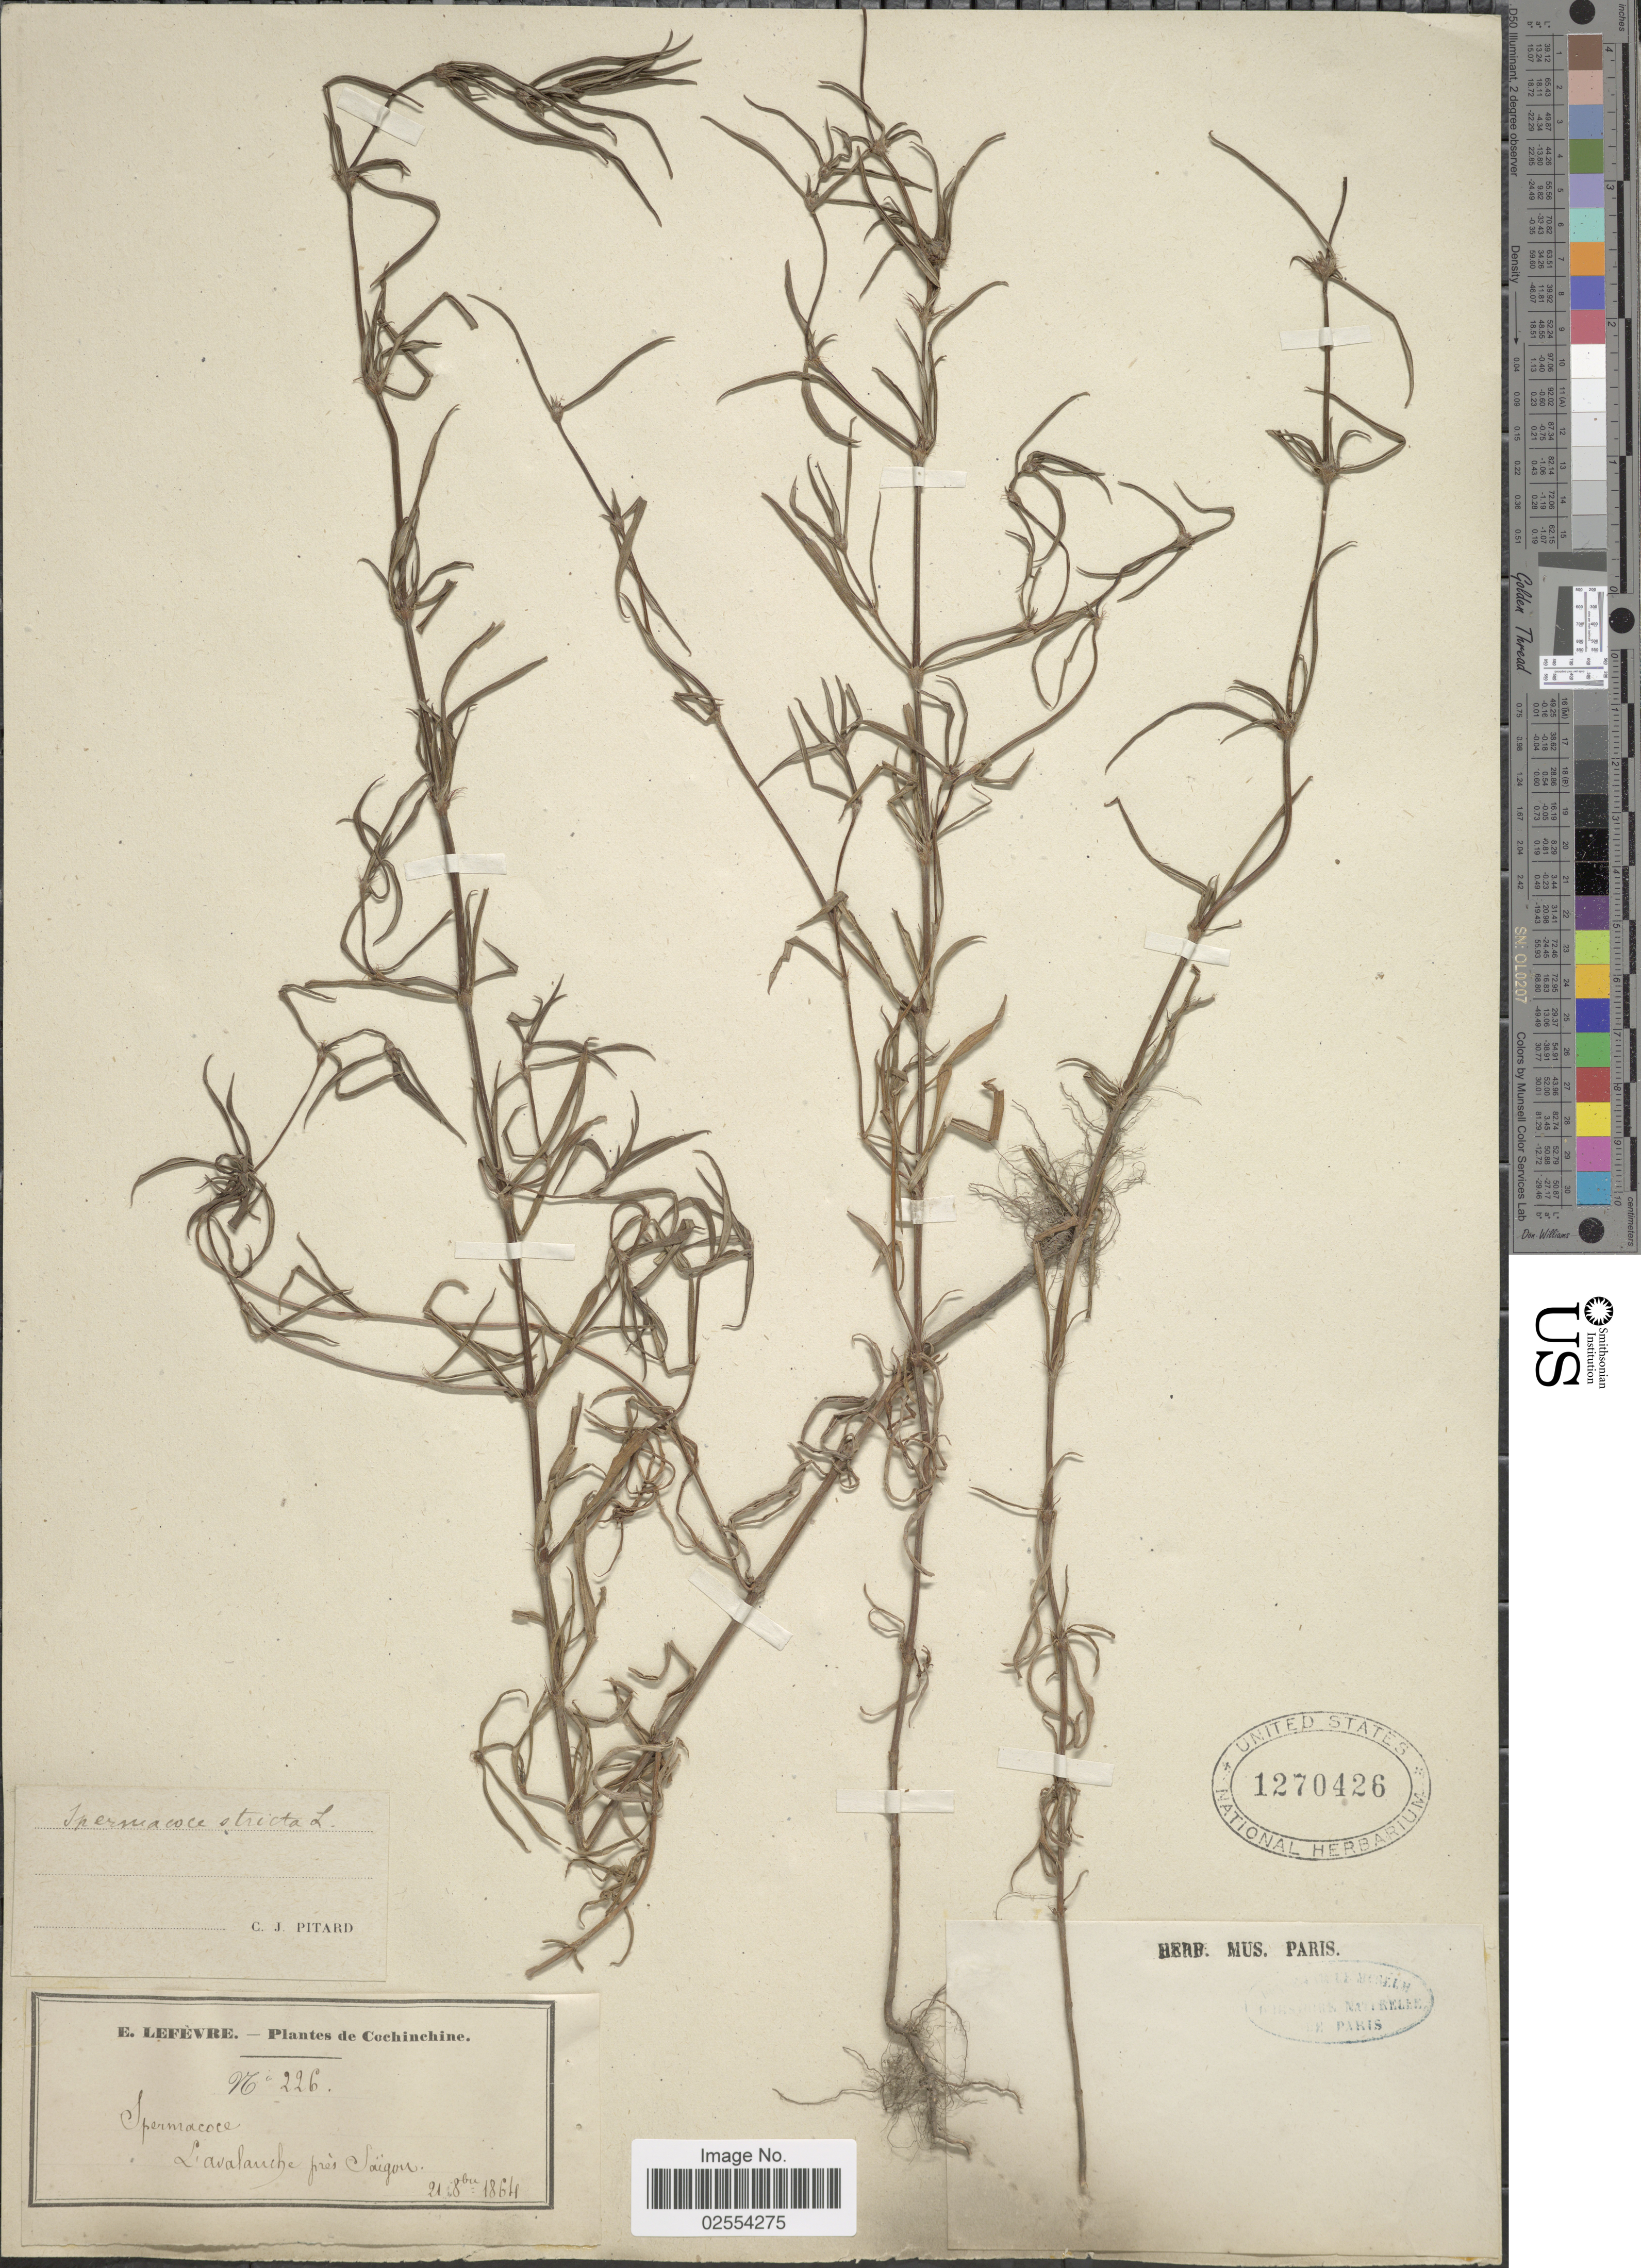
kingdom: Plantae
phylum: Tracheophyta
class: Magnoliopsida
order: Gentianales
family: Rubiaceae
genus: Spermacoce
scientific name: Spermacoce stricta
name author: L. f.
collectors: E. Lefevre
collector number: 226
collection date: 1864-10-21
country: Vietnam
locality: Cochinchine, L'avalanche prés Saigon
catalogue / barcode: US 1270426